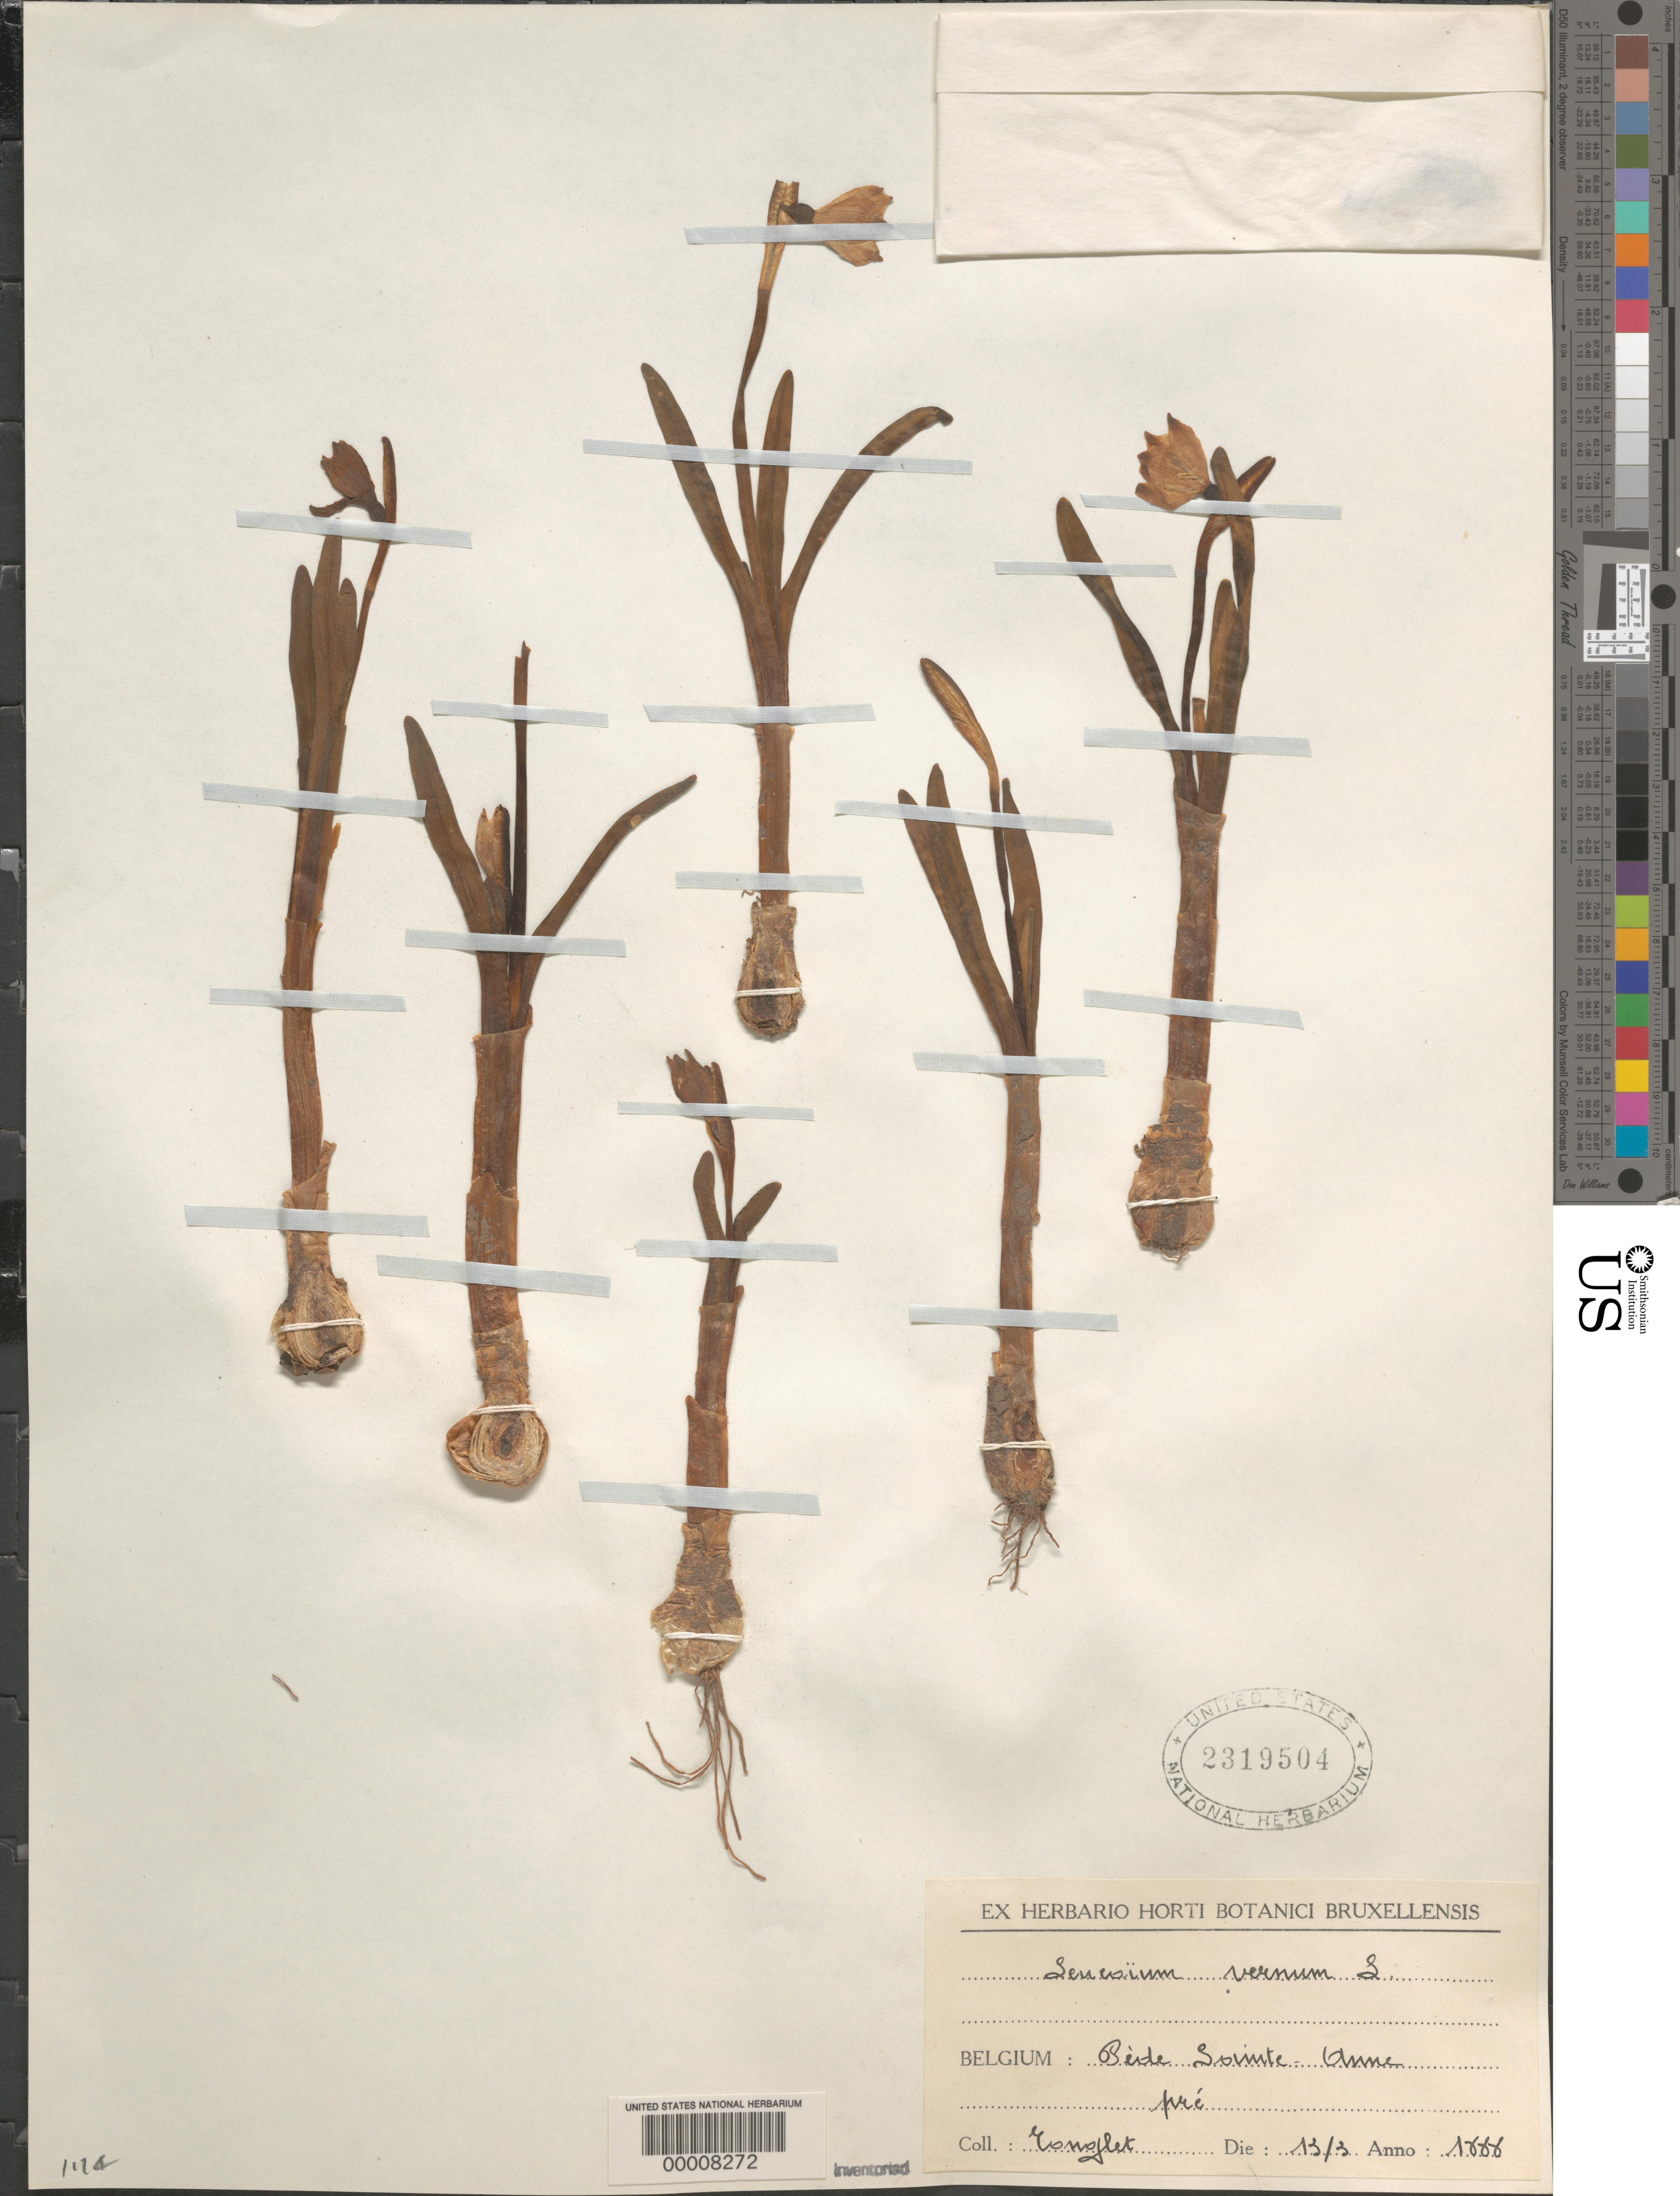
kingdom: Plantae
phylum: Tracheophyta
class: Liliopsida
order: Asparagales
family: Amaryllidaceae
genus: Leucojum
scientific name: Leucojum vernum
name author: L.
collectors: -. Eonojlet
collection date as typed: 13 Mar 1888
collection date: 1888-03-13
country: Belgium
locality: Saint-Anne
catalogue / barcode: US 2319504